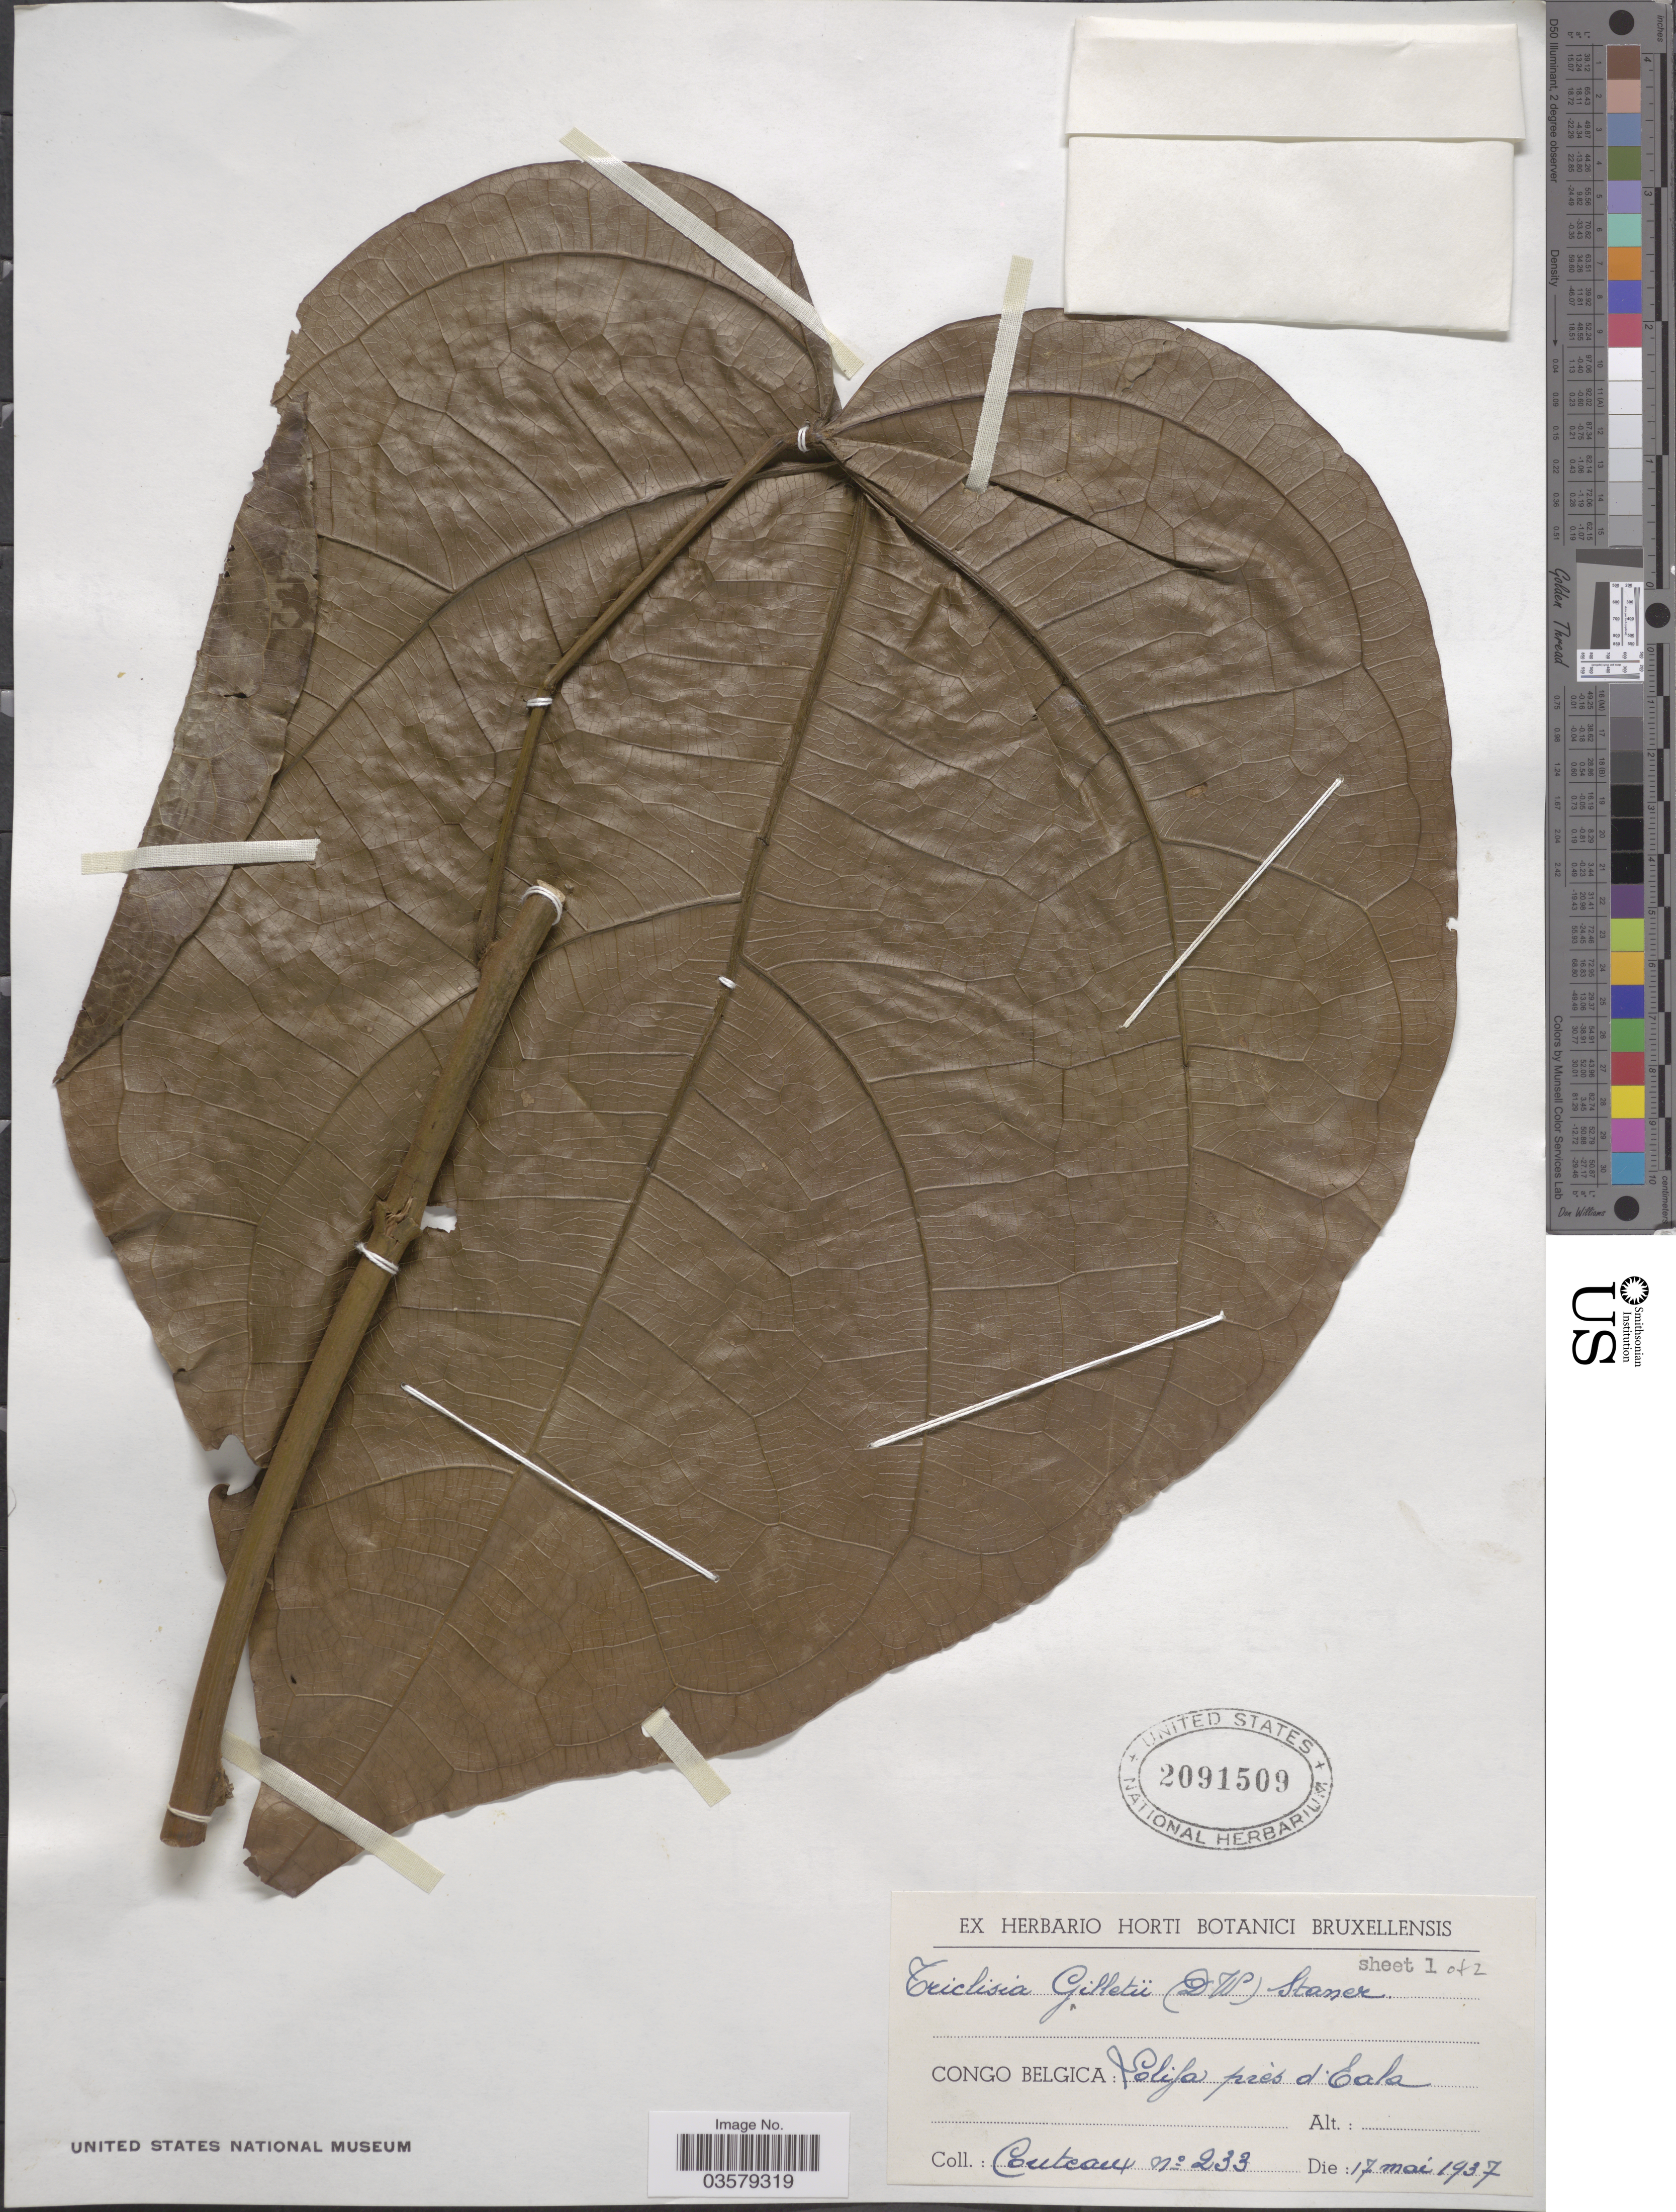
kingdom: Plantae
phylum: Tracheophyta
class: Magnoliopsida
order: Ranunculales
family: Menispermaceae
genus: Triclisia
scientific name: Triclisia gilletii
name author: (De Wild.) Staner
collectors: -. Couteaux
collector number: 233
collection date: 1937-05-17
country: Congo, Democratic Republic of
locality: Congo Belgica: Tolifa près d'Eala.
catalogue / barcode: US 2091509